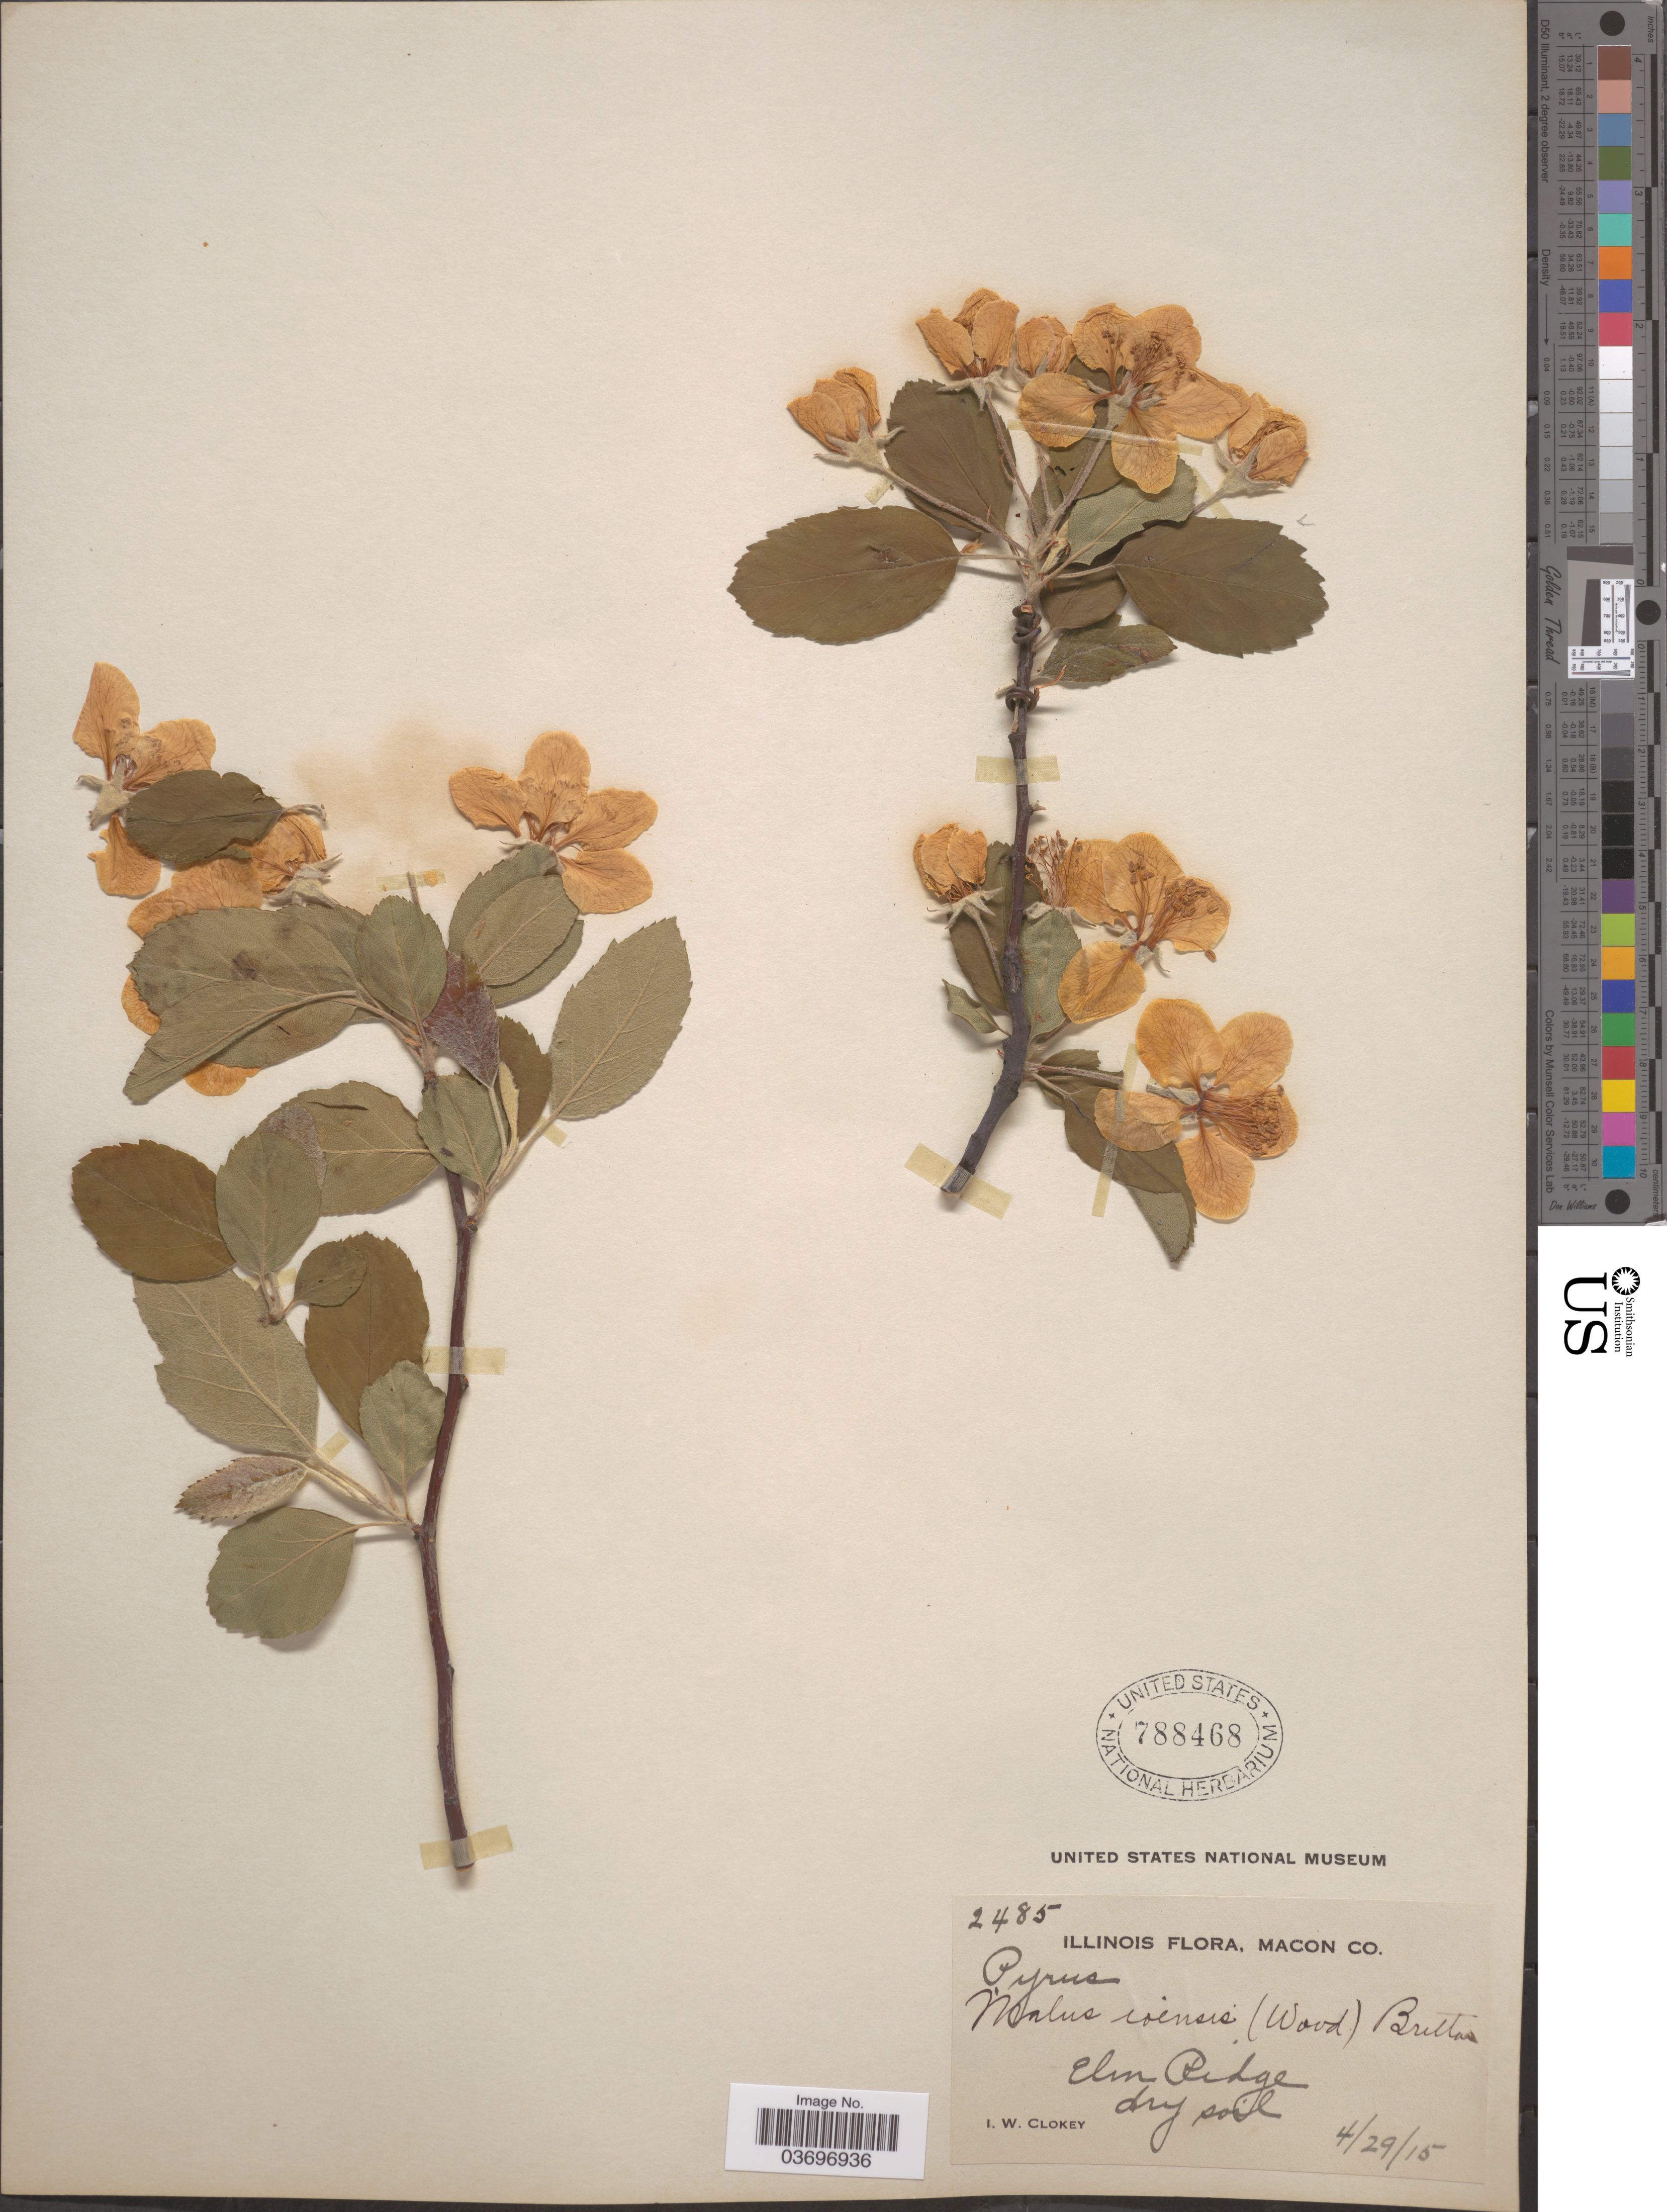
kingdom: Plantae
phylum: Tracheophyta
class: Magnoliopsida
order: Rosales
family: Rosaceae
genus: Malus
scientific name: Malus ioensis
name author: (Alph. Wood) Britton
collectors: I. W. Clokey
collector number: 2485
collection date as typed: Transcribed d/m/y: 29/4/15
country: United States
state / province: Illinois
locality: Macon Co. Elm Ridge.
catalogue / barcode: US 788468